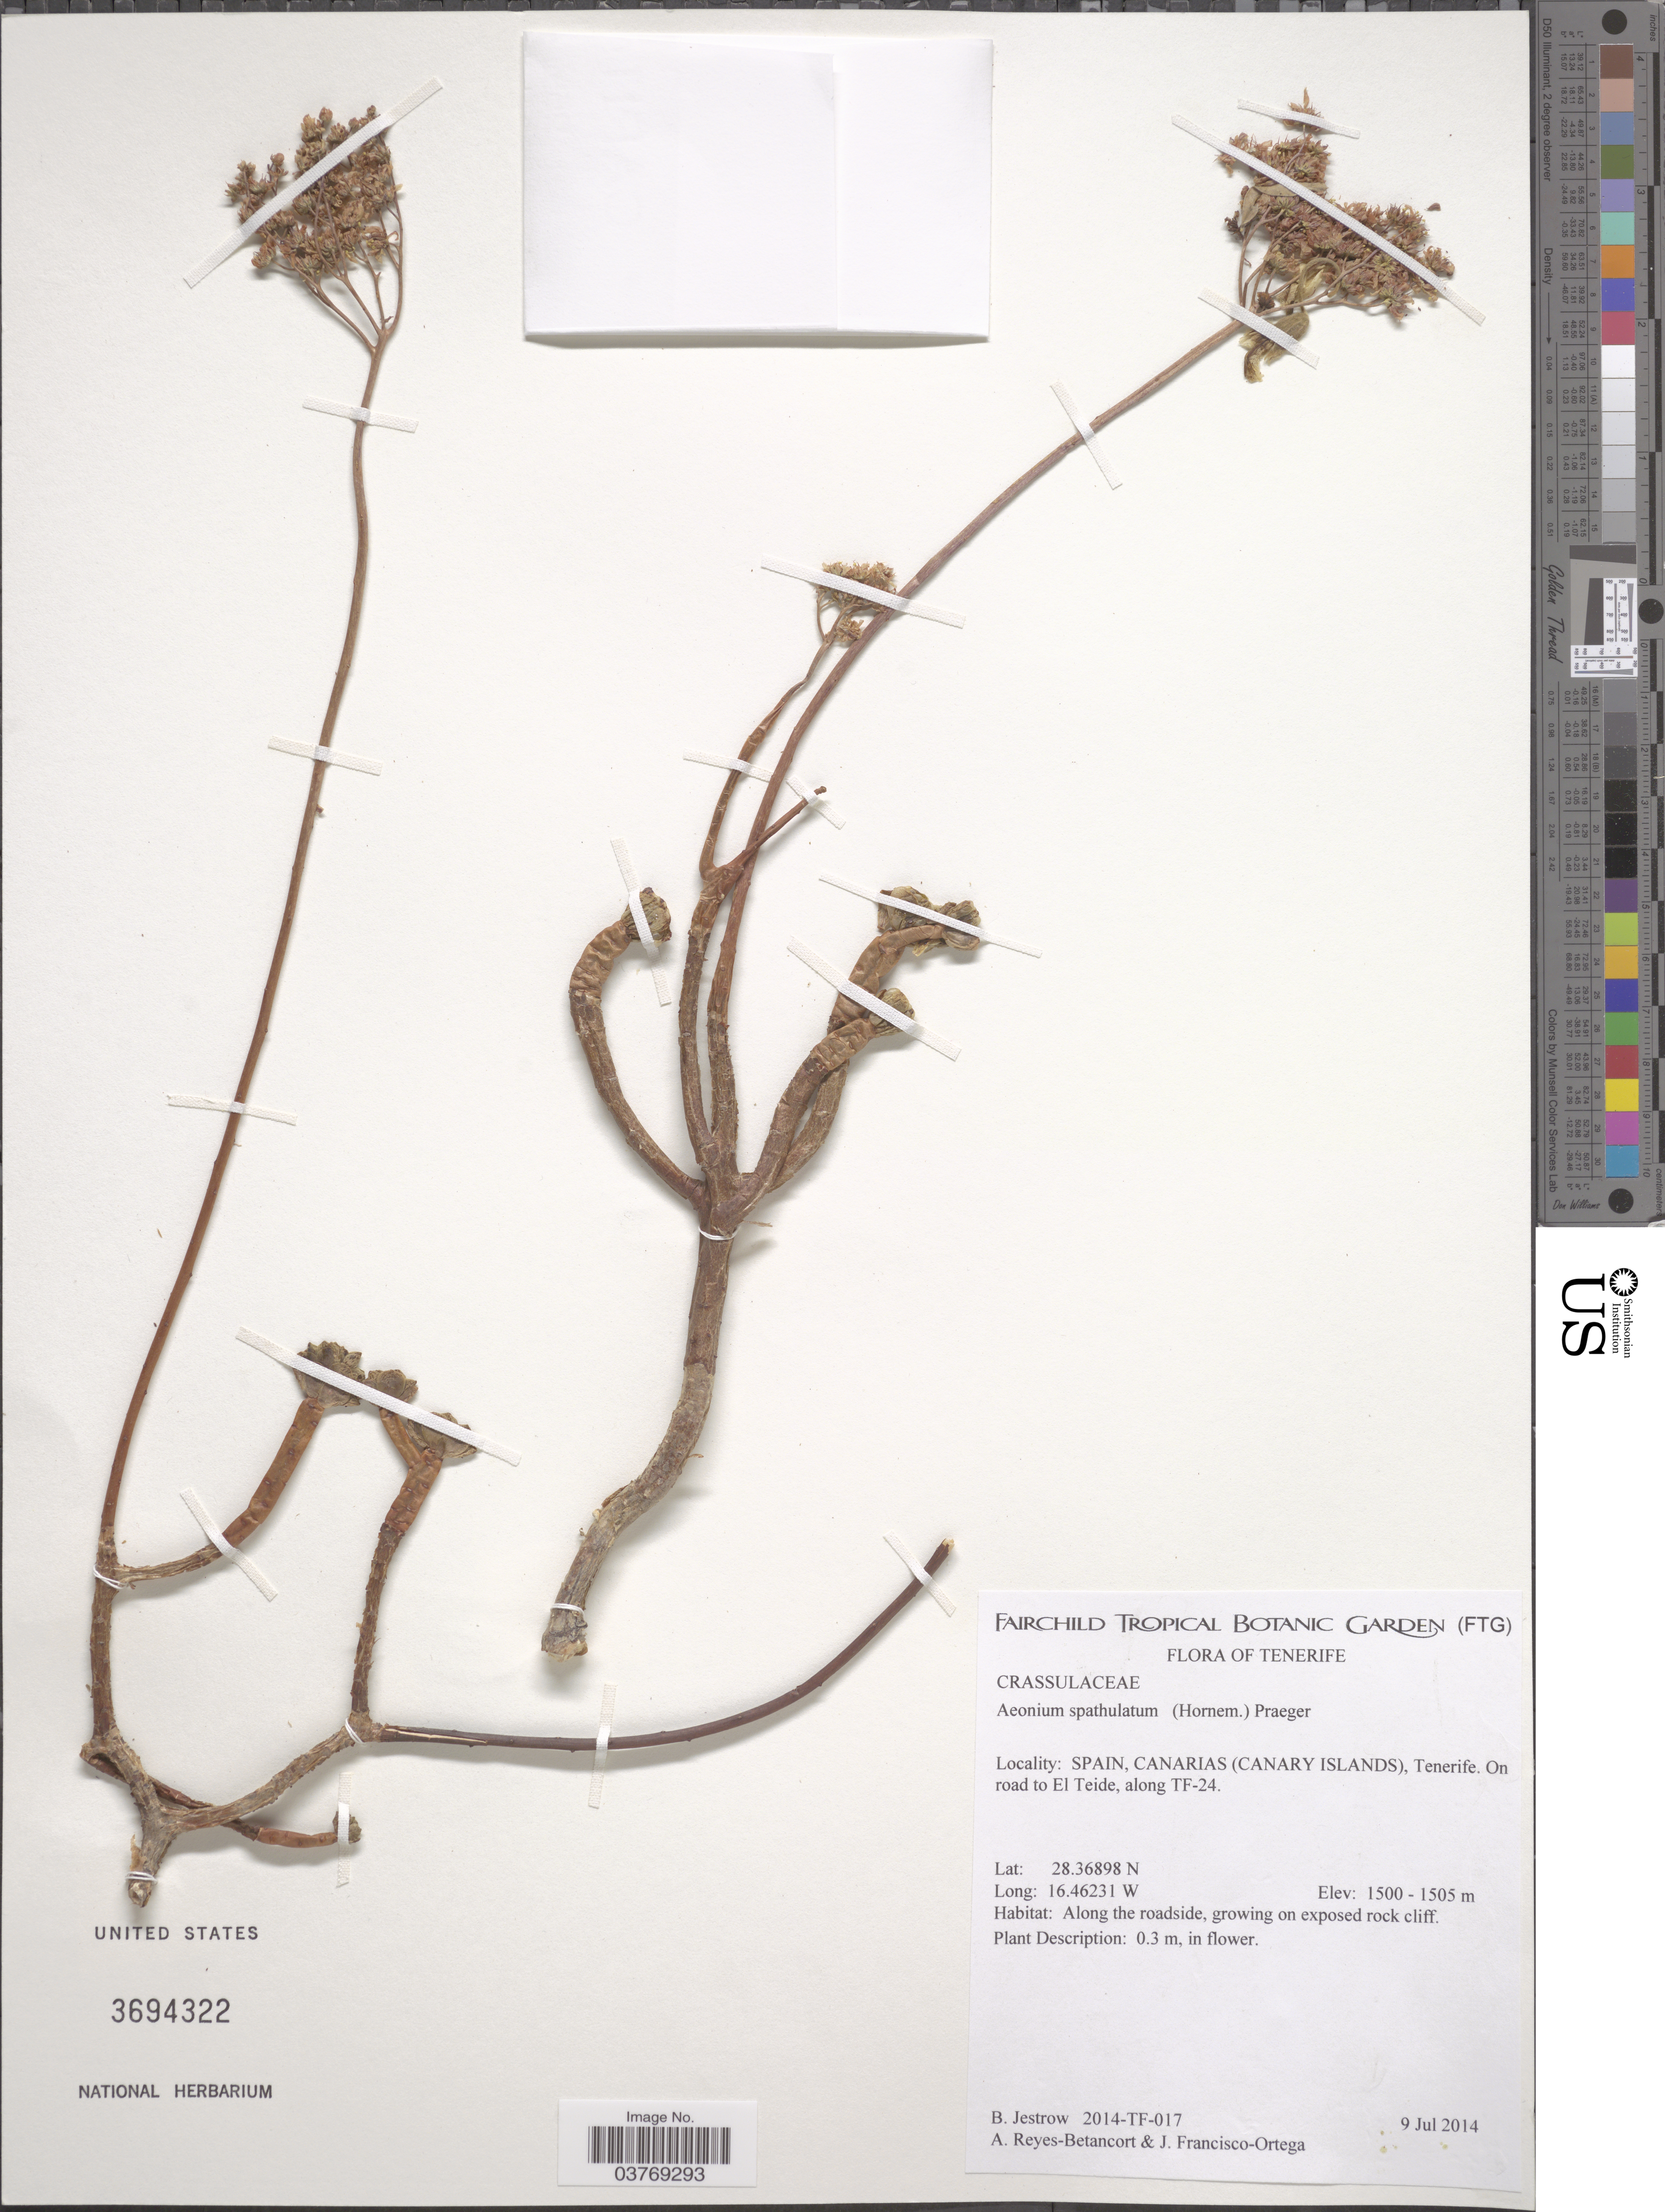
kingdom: Plantae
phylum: Tracheophyta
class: Magnoliopsida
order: Saxifragales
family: Crassulaceae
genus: Aeonium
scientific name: Aeonium spathulatum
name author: (Hornem.) Praeger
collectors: B. Jestrow, A. Reyes-Betancort & J. Francisco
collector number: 2014-TF-017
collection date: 2014-07-09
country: Spain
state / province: Canarias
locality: Tenerife, Canary Islands. On road to El Teide, along TF-24.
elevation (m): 1500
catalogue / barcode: US 3694322